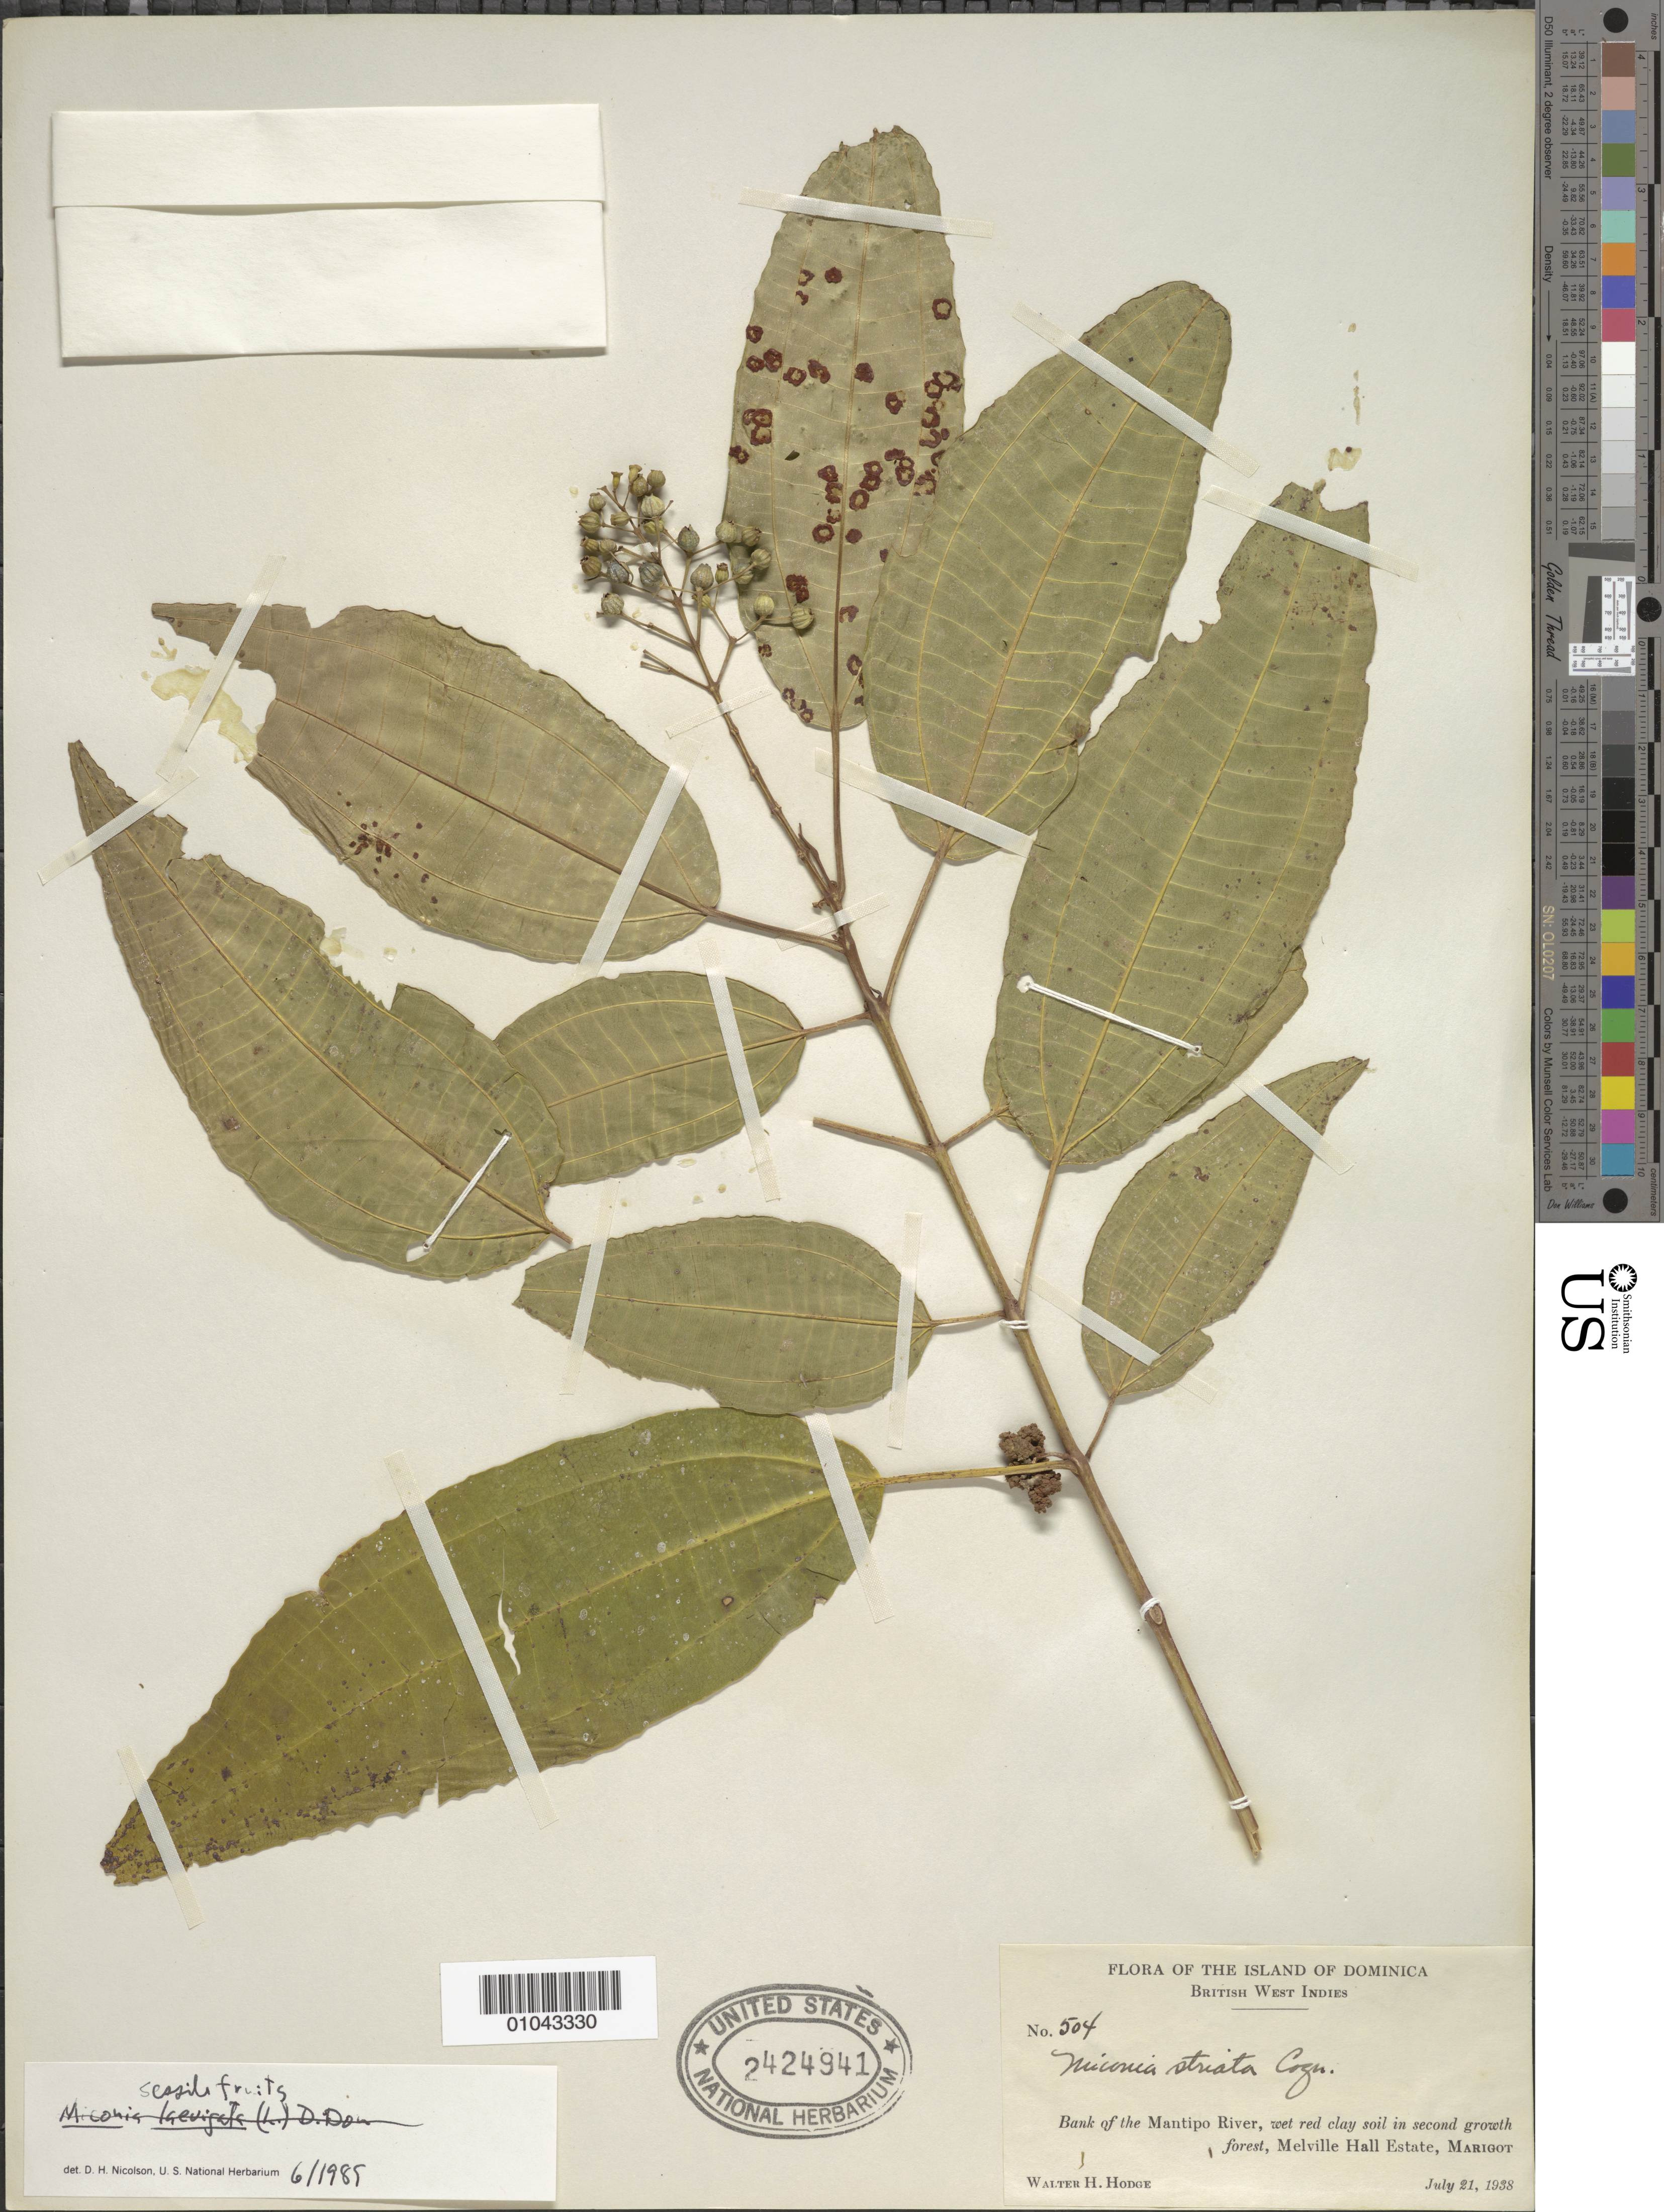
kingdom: Plantae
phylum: Tracheophyta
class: Magnoliopsida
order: Myrtales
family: Melastomataceae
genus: Miconia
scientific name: Miconia striata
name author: (Vahl) Cogn.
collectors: W. Hodge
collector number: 504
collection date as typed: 21 Jul 1938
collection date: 1938-07-21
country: Dominica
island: Dominica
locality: Marigot, Melville Hall Estate, bank of the Mantipo River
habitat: Bank of river, wet red clay soil in second growth forest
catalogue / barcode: US 2424941